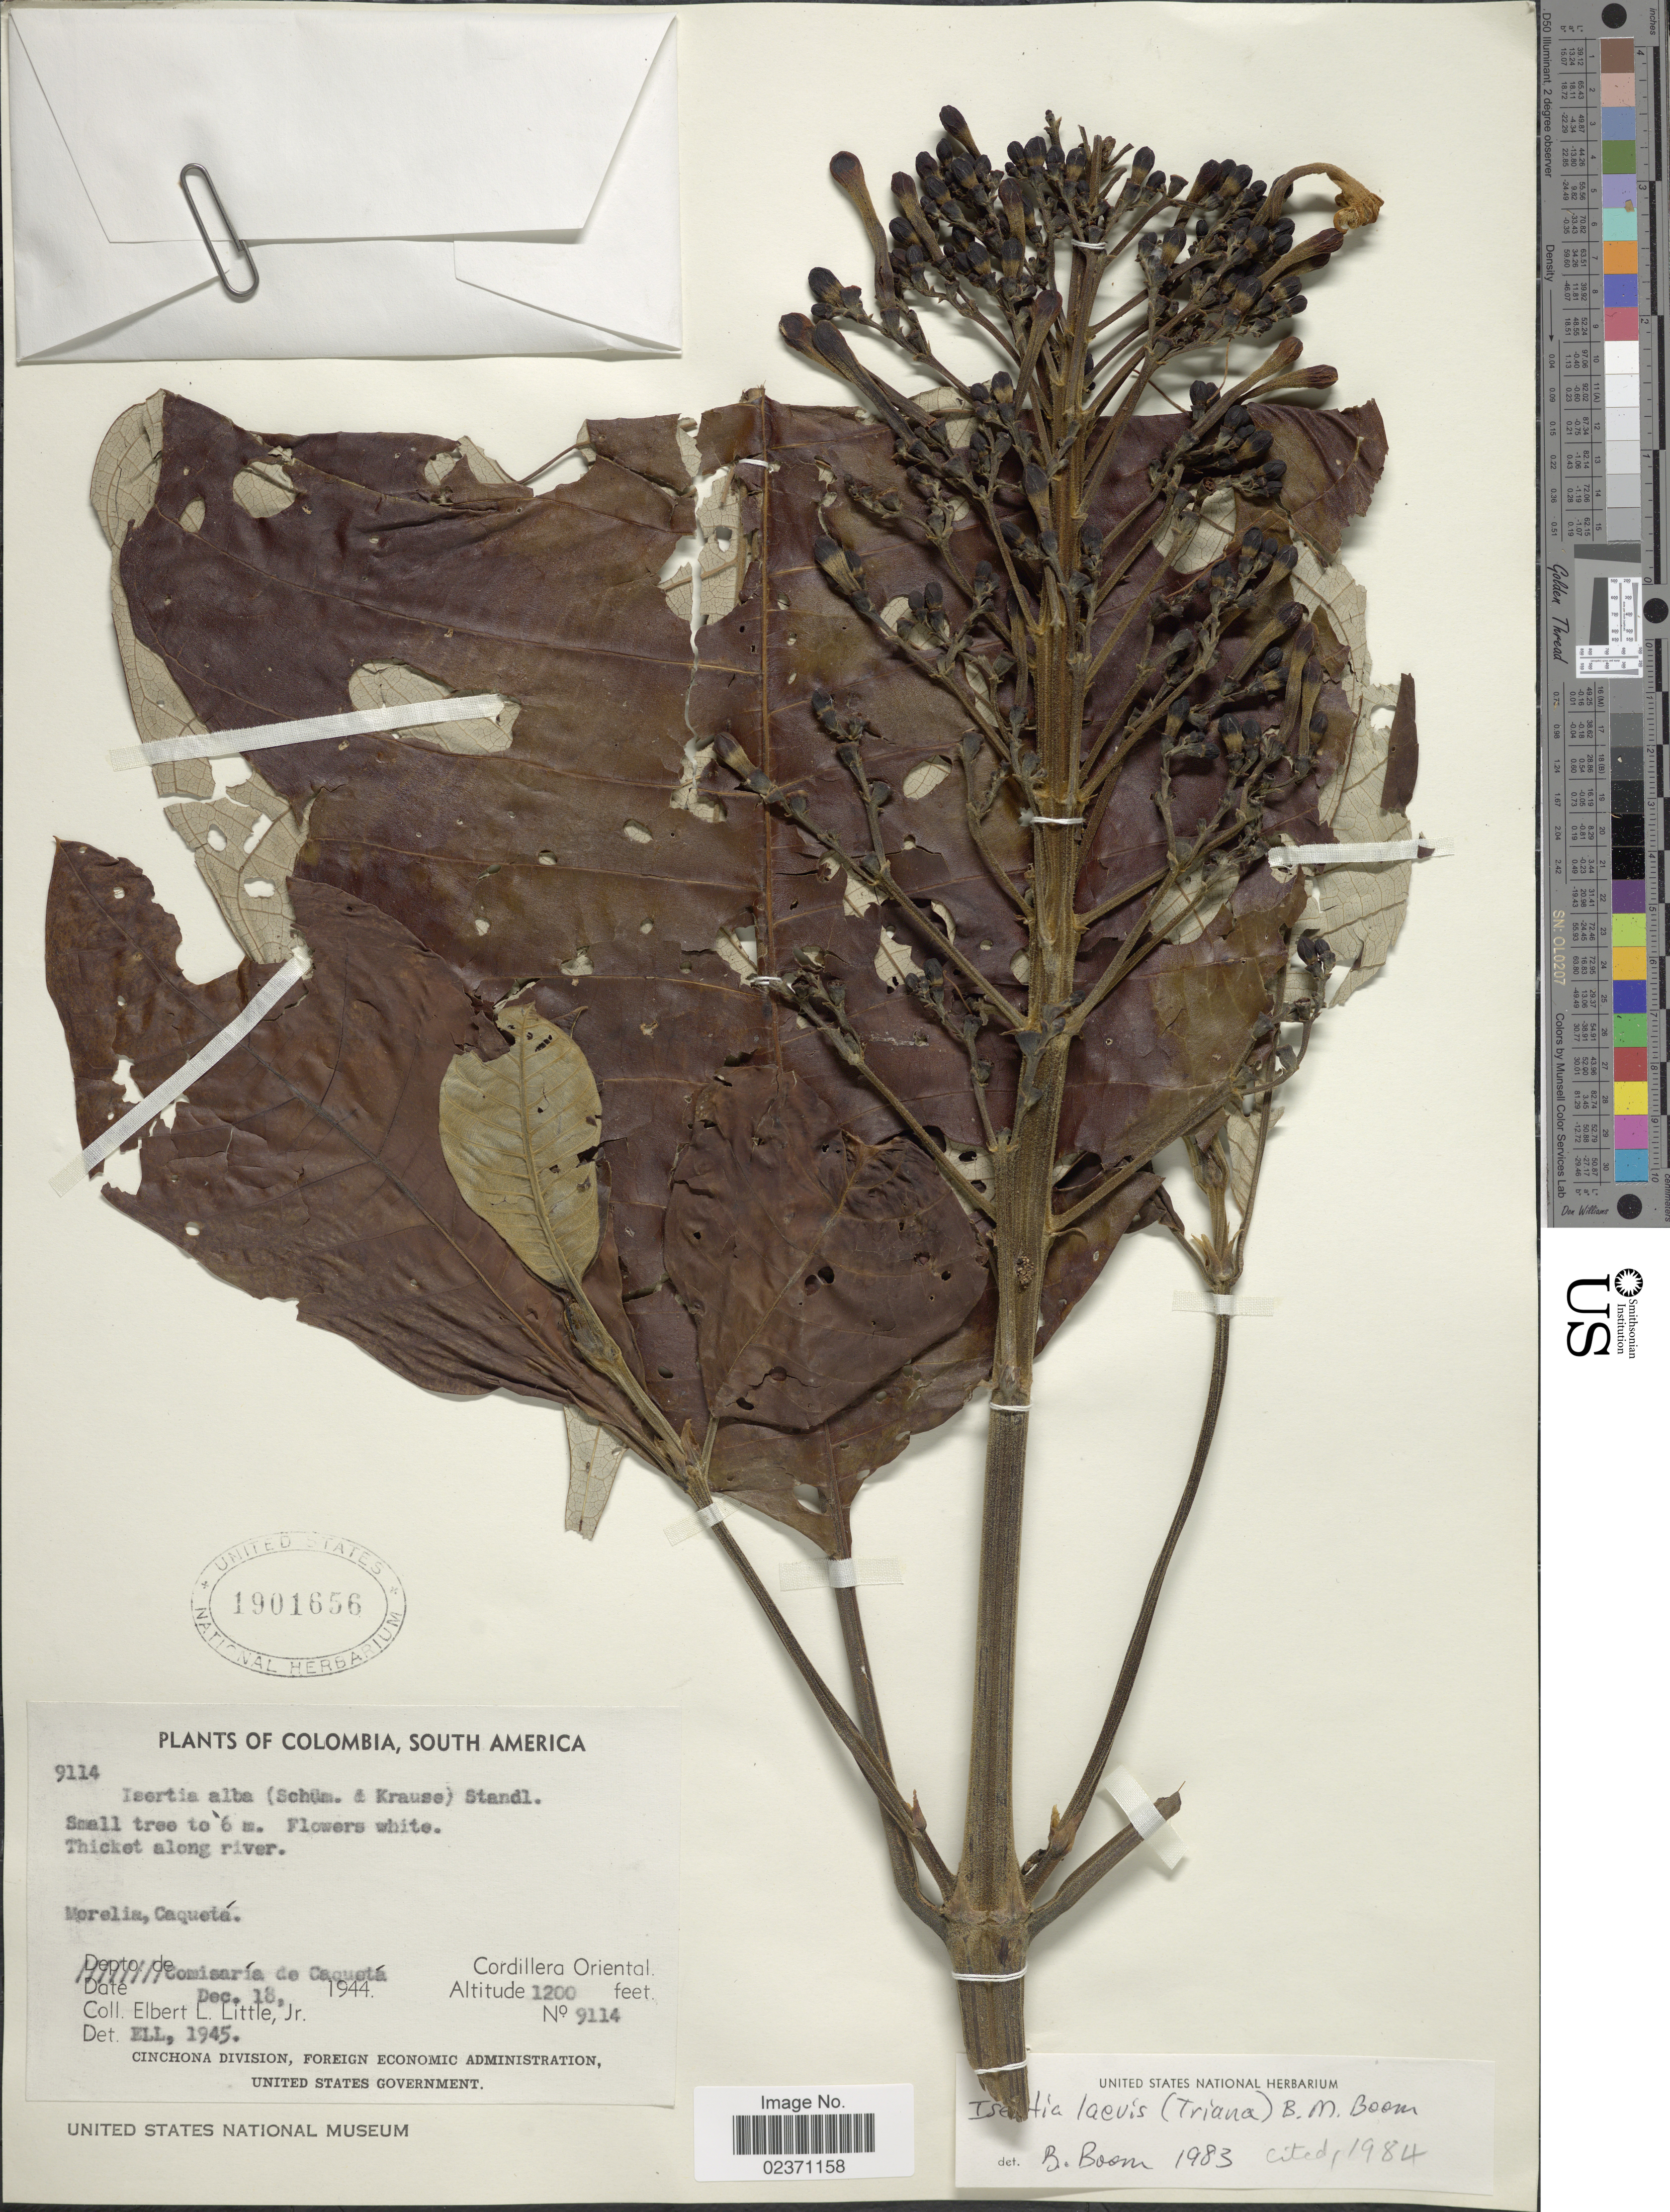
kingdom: Plantae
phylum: Tracheophyta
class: Magnoliopsida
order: Gentianales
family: Rubiaceae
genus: Isertia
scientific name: Isertia laevis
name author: (Triana) B.M. Boom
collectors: E. L. Little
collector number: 9114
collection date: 1944-12-18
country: Colombia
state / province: Caquetá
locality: Comisaria de Caqueta, Cordillera Oriental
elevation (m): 366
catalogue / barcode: US 1901656